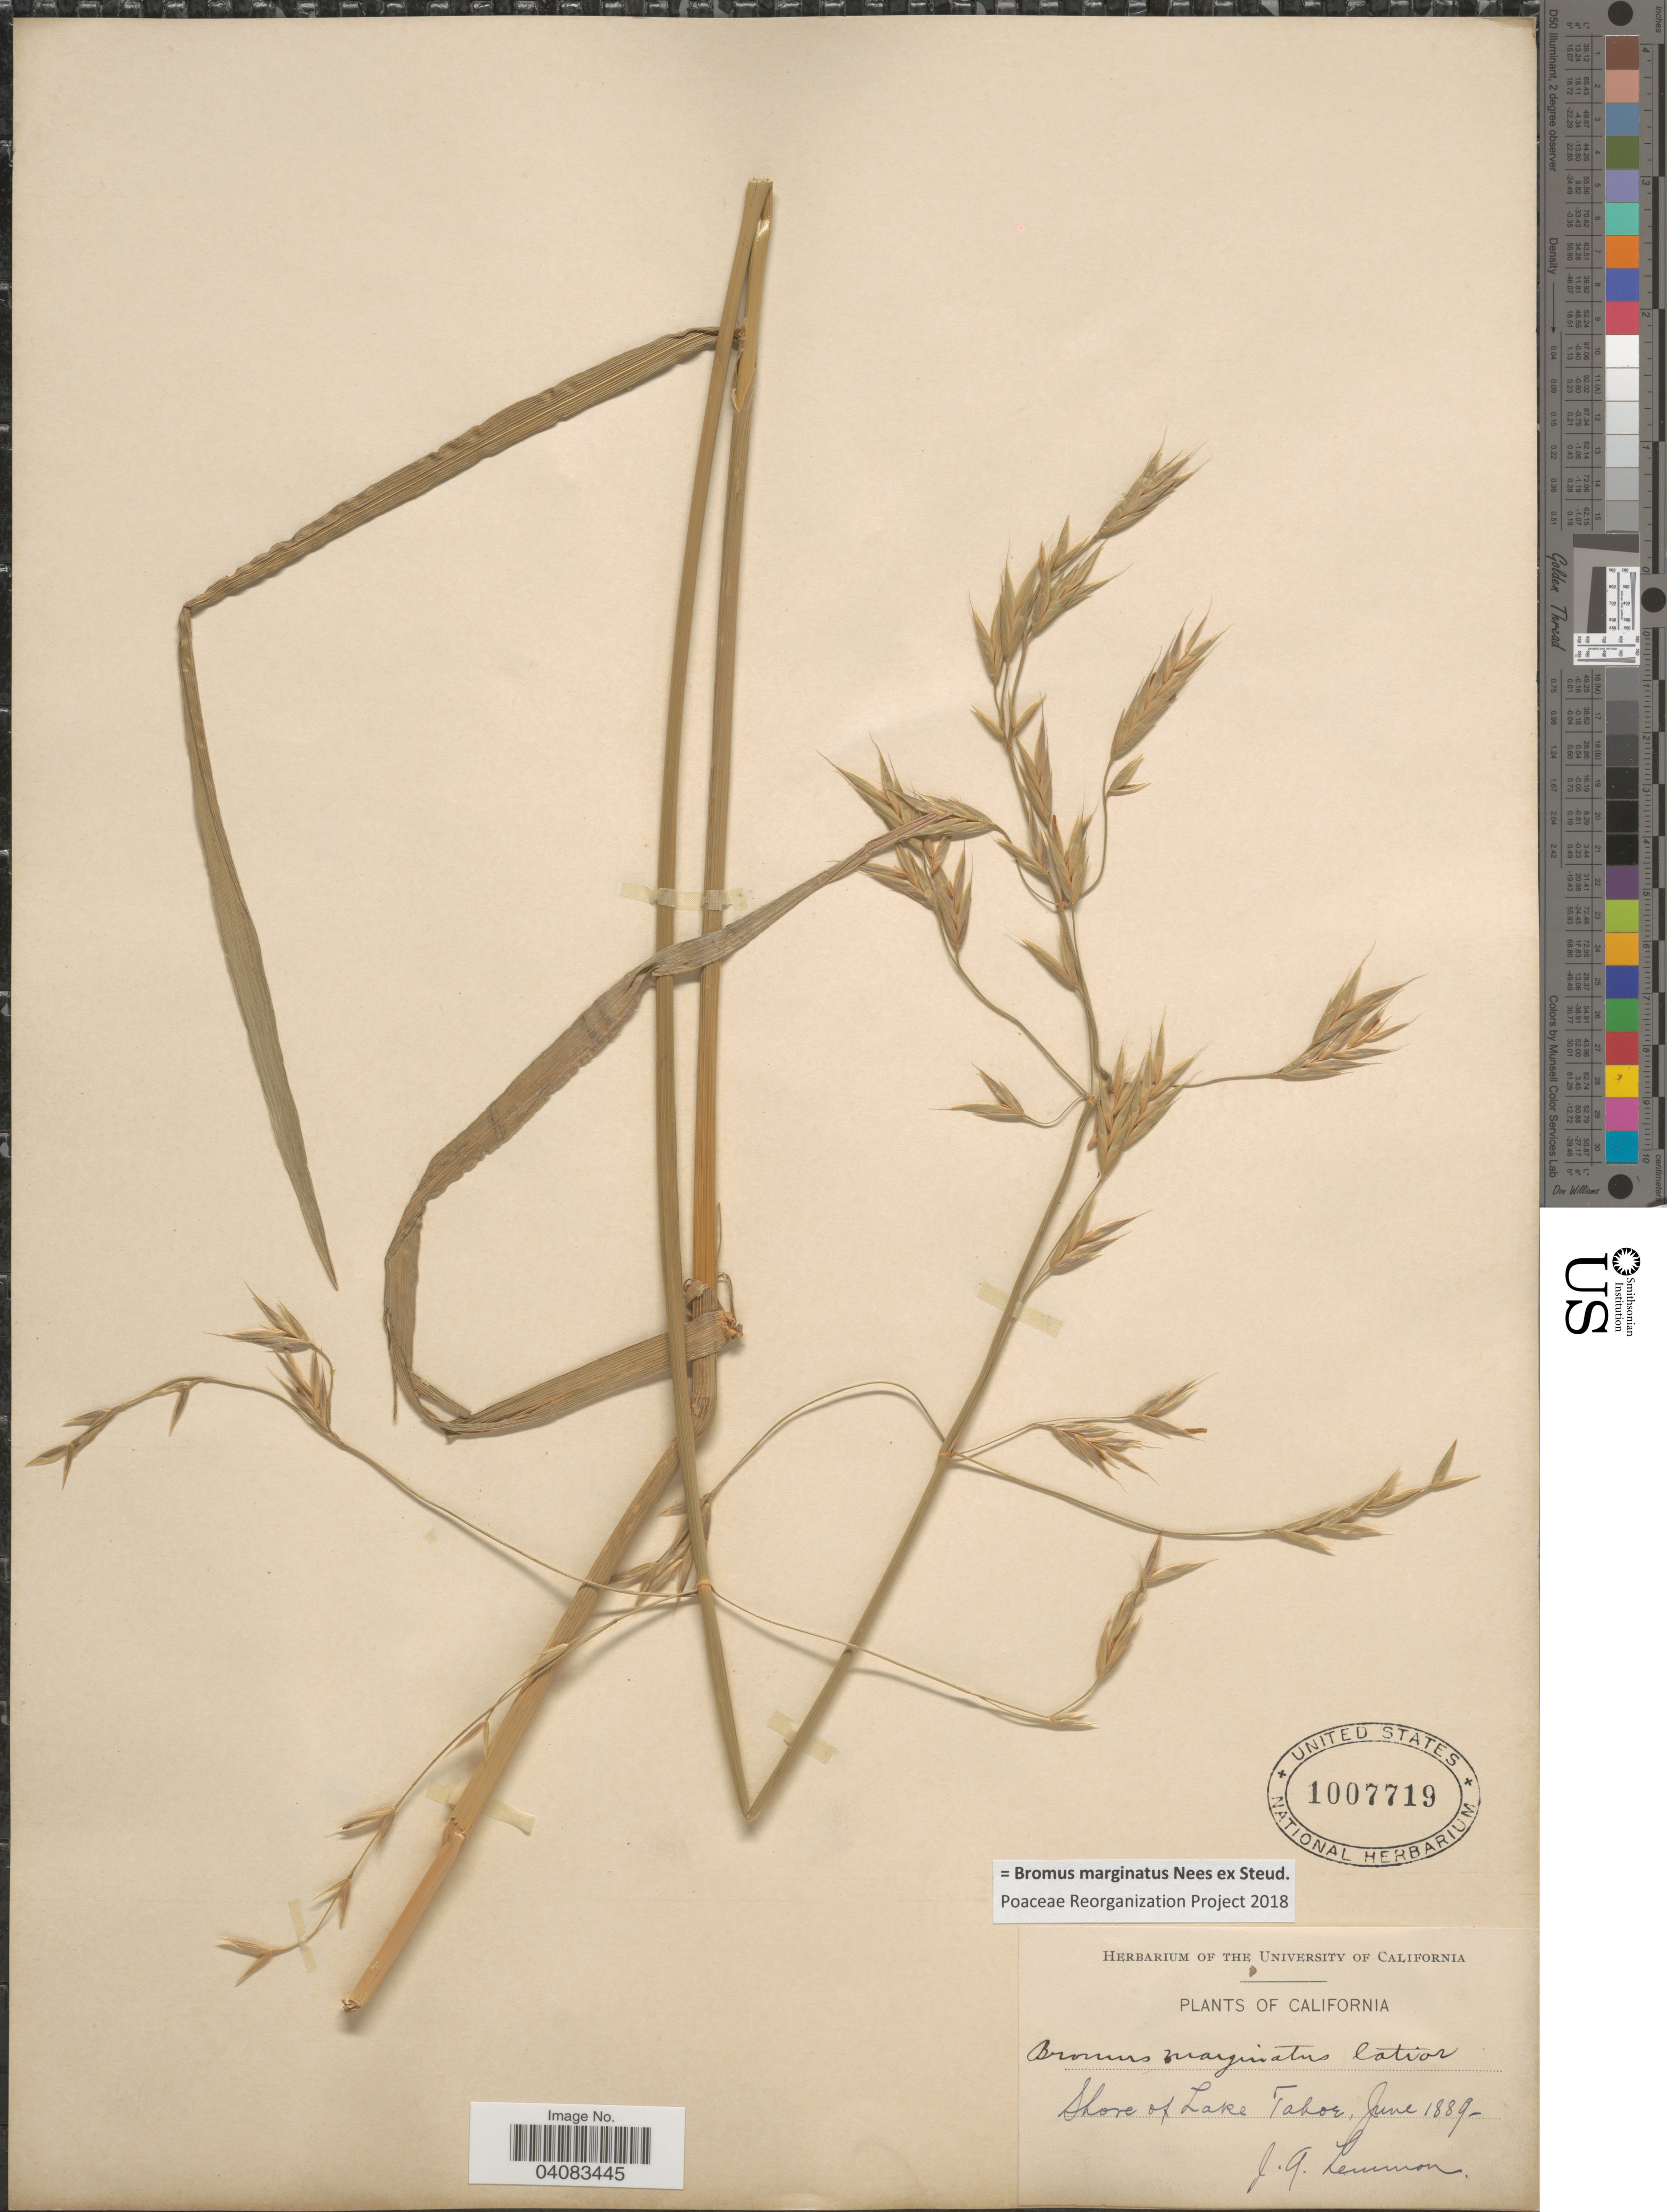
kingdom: Plantae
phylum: Tracheophyta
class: Liliopsida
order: Poales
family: Poaceae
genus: Bromus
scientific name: Bromus marginatus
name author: Nees ex Steud.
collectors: J. Lemmon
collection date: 1889-06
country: United States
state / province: California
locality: Shore of Lake Tahoe.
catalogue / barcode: US 1007719